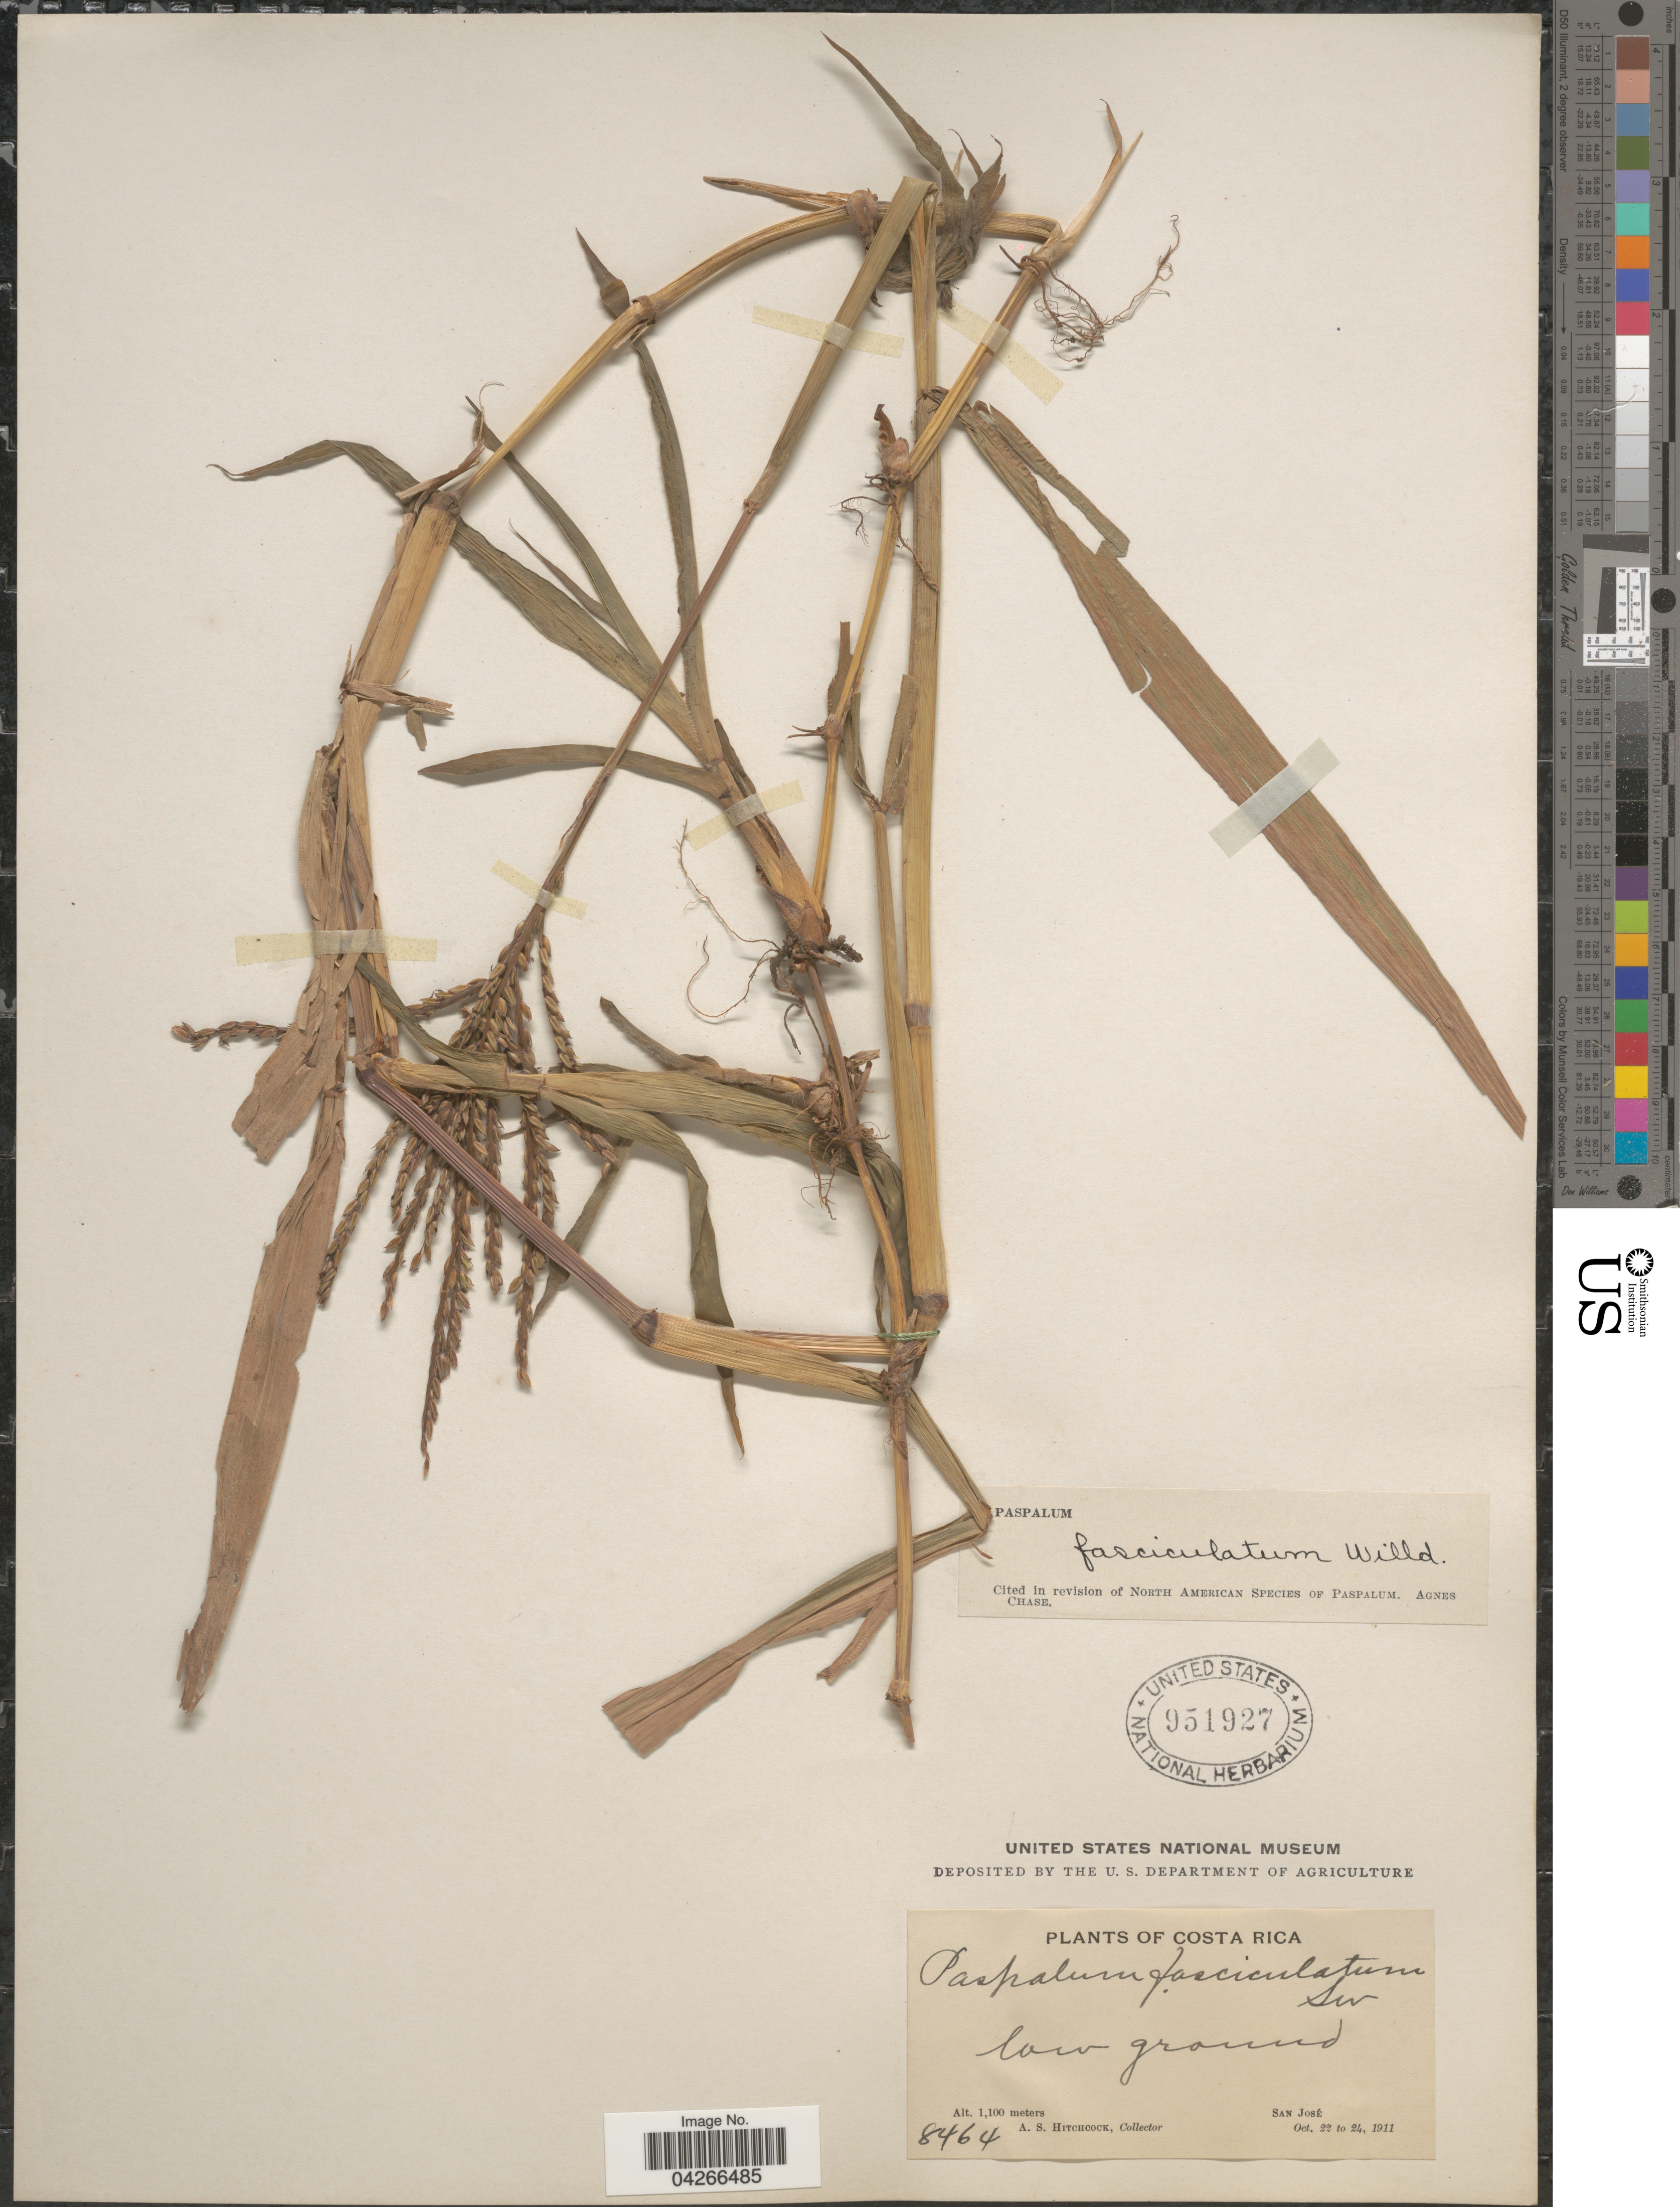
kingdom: Plantae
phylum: Tracheophyta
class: Liliopsida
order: Poales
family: Poaceae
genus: Paspalum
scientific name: Paspalum fasciculatum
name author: Willd. ex Flüggé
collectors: A. S. Hitchcock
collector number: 8464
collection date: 1911-10-22/1911-10-24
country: Costa Rica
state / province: San José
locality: Low ground. San José.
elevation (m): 1100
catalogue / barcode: US 951927